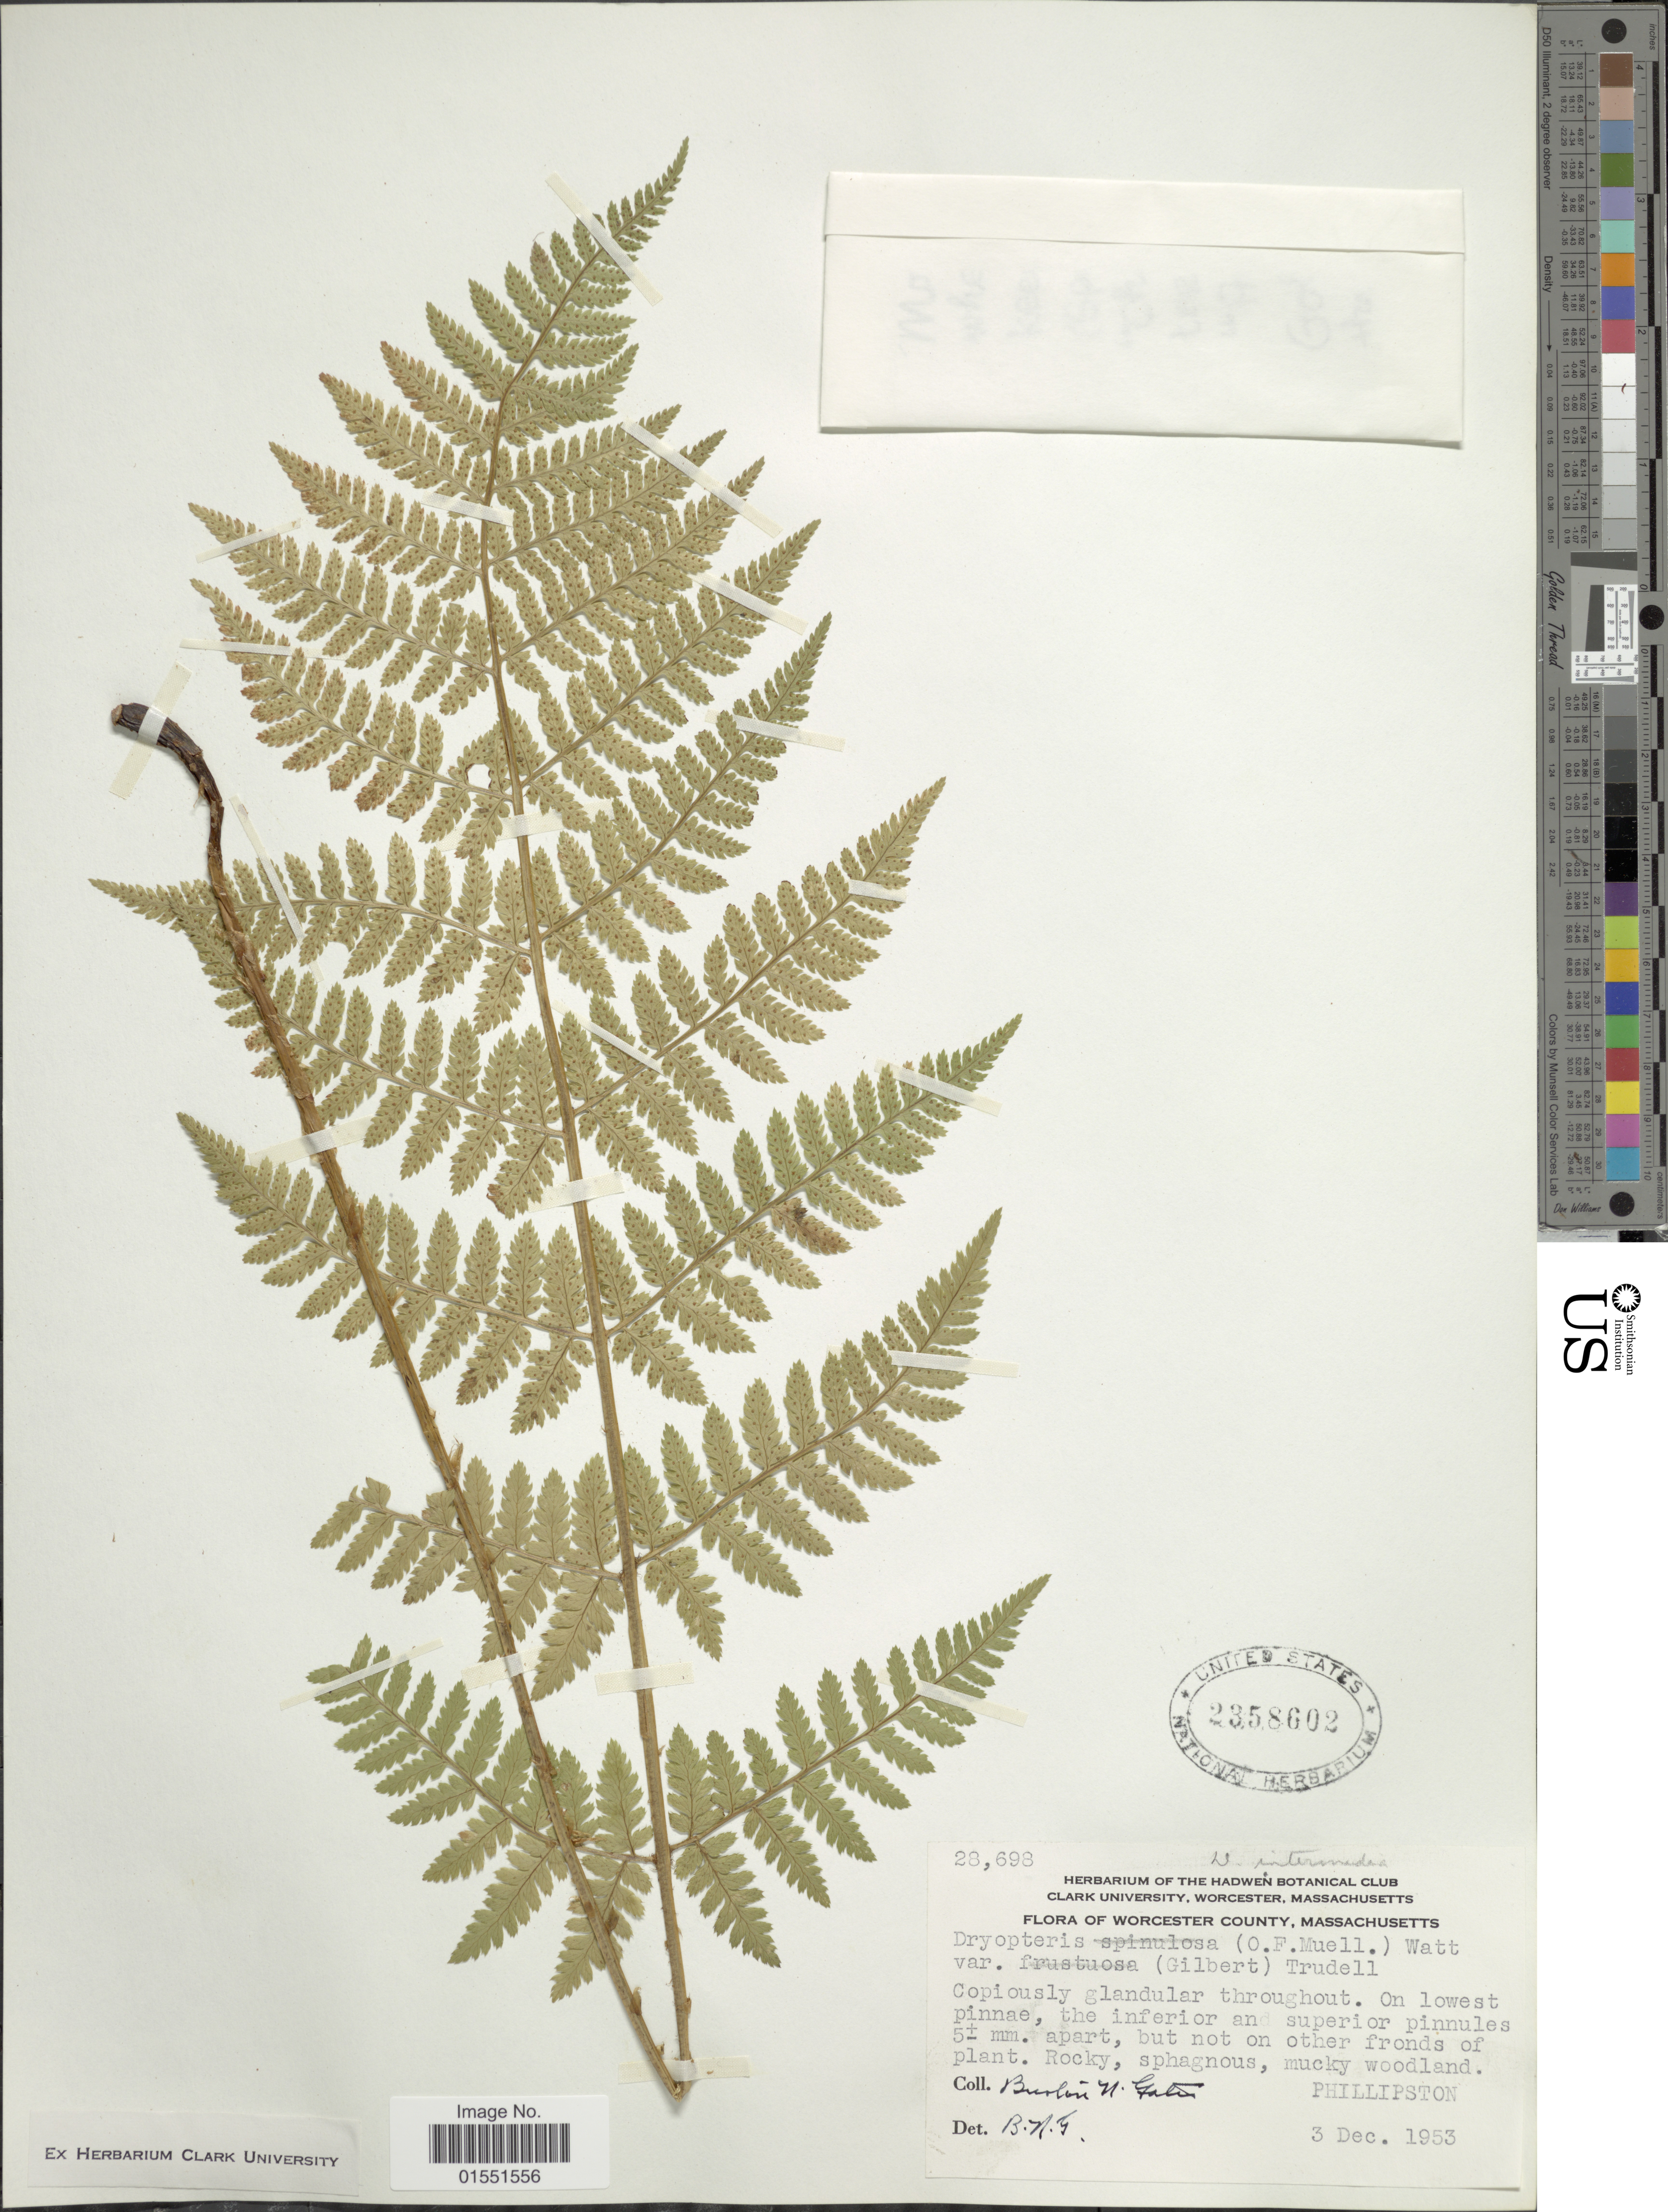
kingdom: Plantae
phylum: Tracheophyta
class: Polypodiopsida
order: Polypodiales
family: Dryopteridaceae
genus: Dryopteris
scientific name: Dryopteris intermedia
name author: (Muhl.) A. Gray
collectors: B. Galet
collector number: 28698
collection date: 1953-12-03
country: United States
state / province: Massachusetts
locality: Worcester County, Phillipston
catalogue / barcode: US 2358602